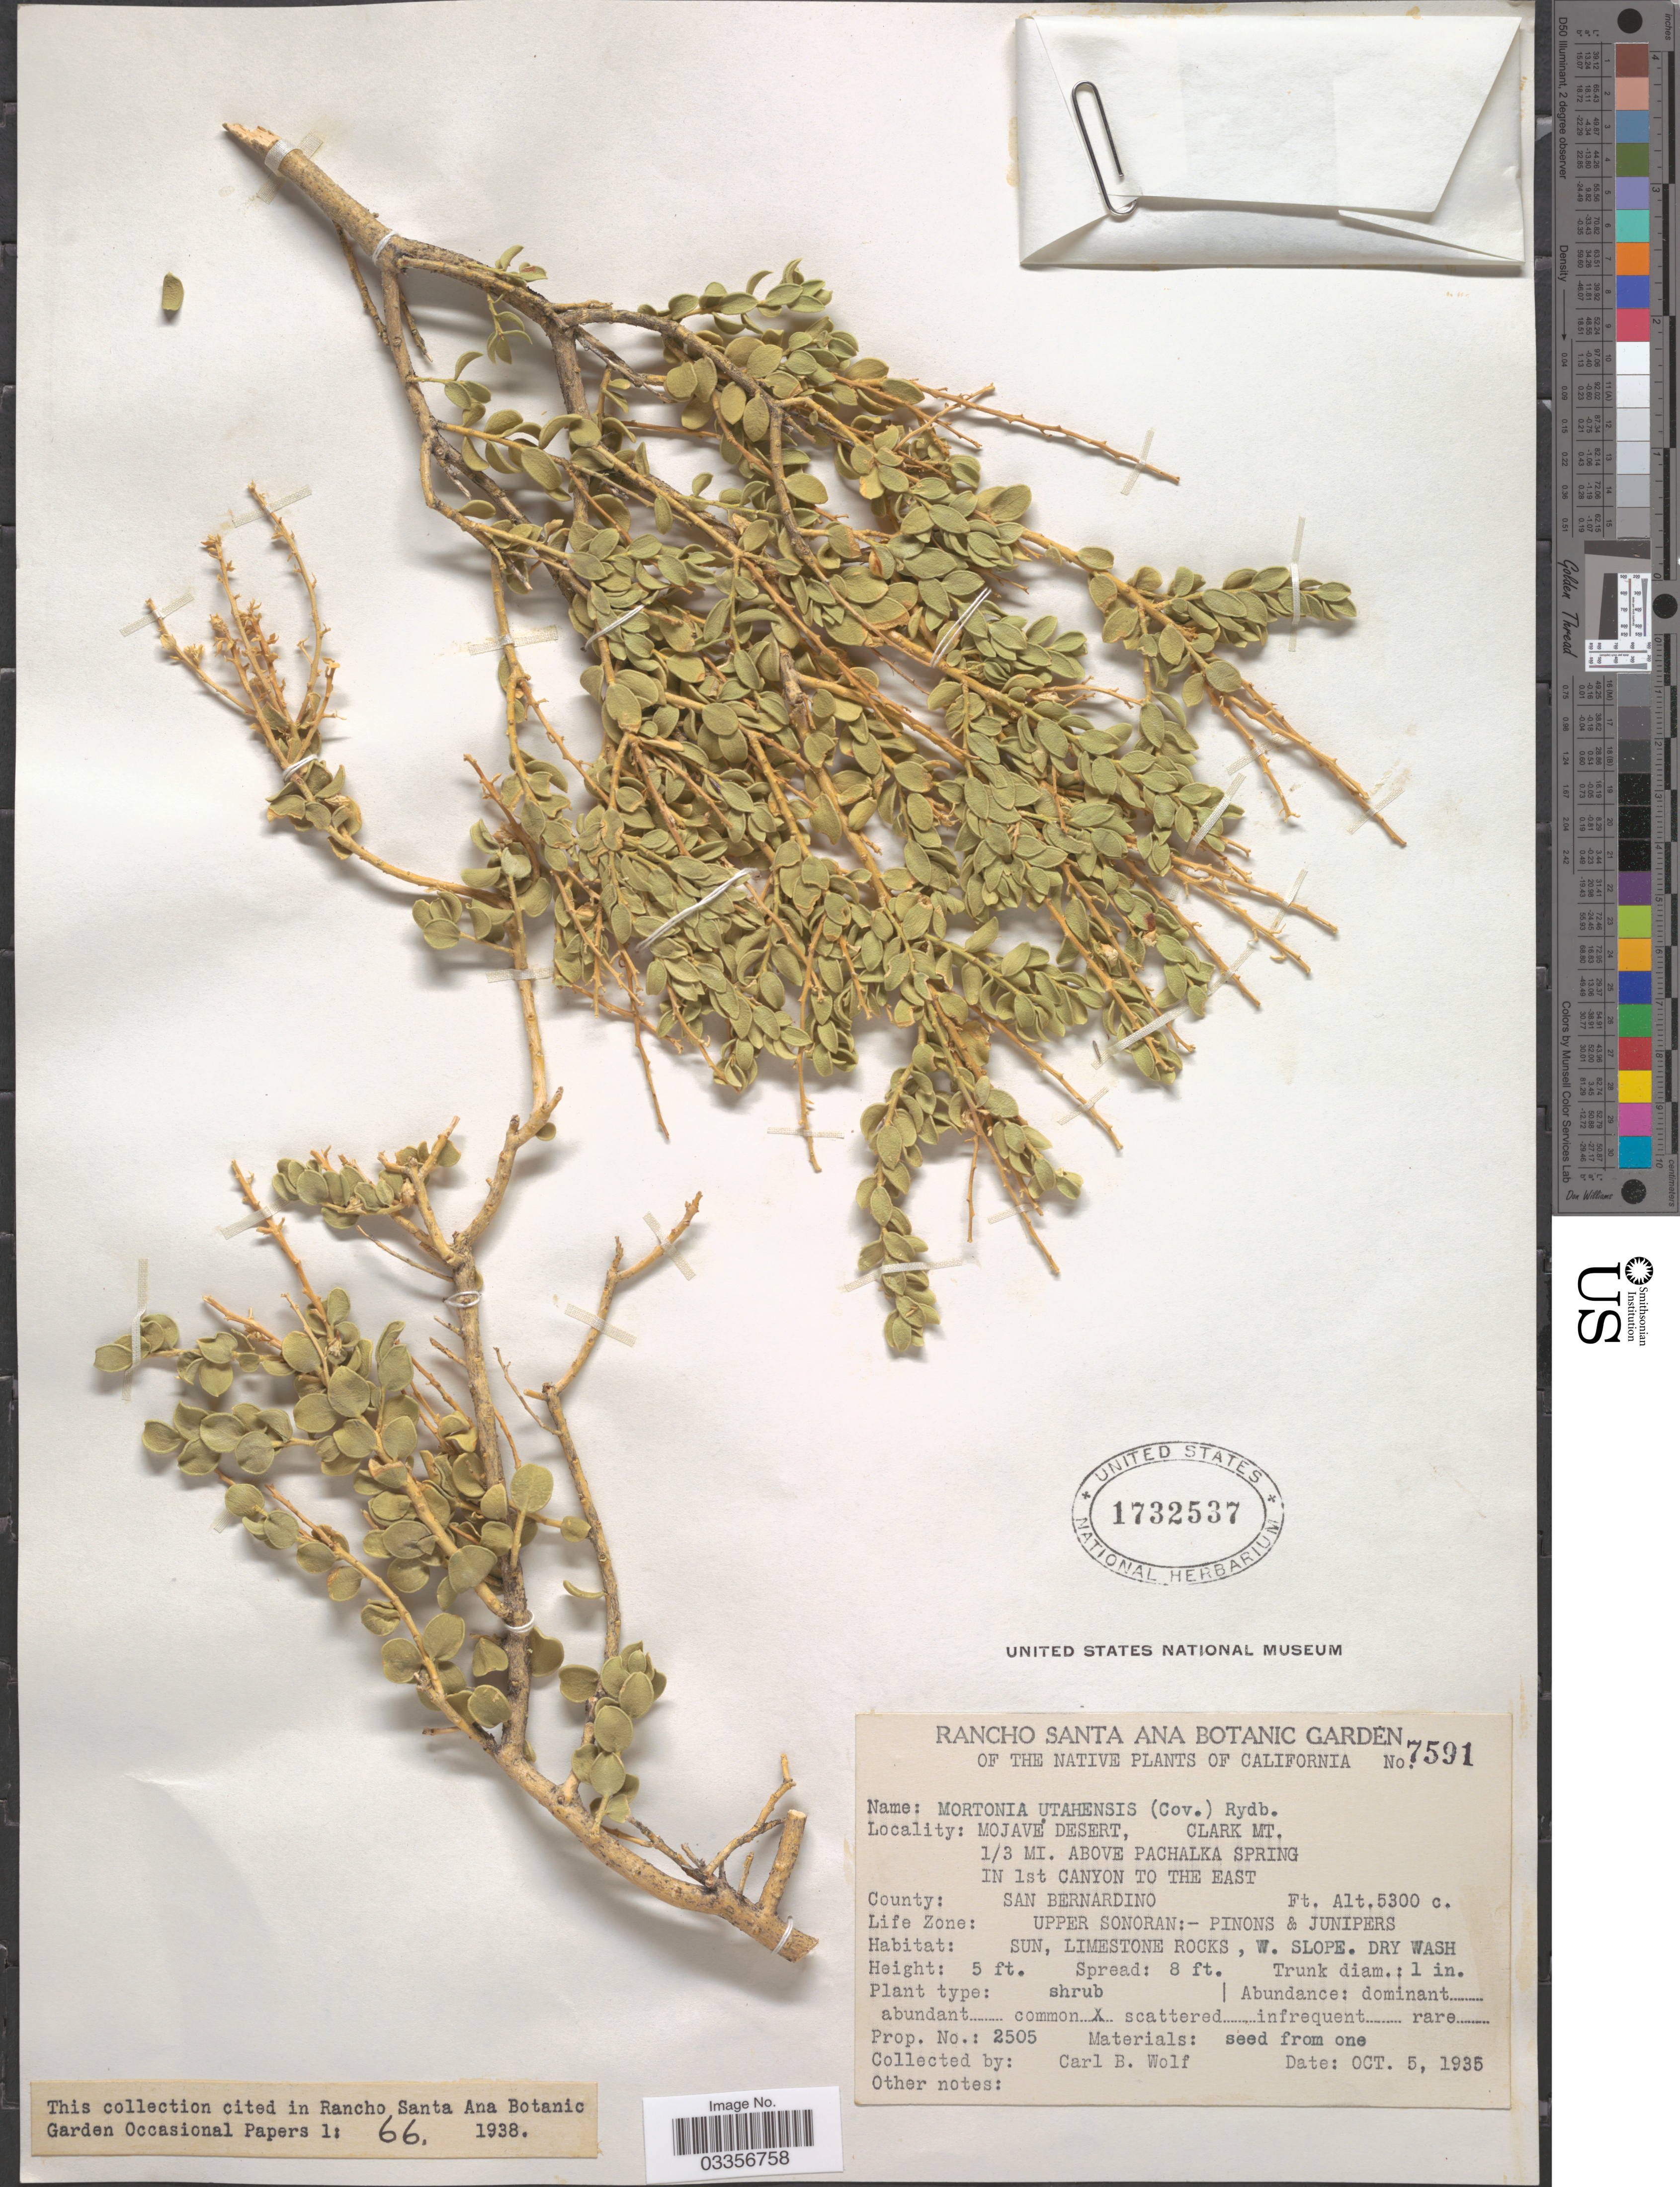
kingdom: Plantae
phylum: Tracheophyta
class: Magnoliopsida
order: Celastrales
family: Celastraceae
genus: Mortonia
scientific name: Mortonia utahensis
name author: (Coville ex Trel.) A. Nelson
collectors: C. B. Wolf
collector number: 7591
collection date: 1935-10-05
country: United States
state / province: California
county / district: San Bernardino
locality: Mojave Desert, Clark Mt. 1/3 mi. above Pachalka Spring in 1st Canyon to the east, County: San Bernardino, Life Zone: Upper Sonoran:- Pinons & Junipers.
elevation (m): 1615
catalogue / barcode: US 1732537